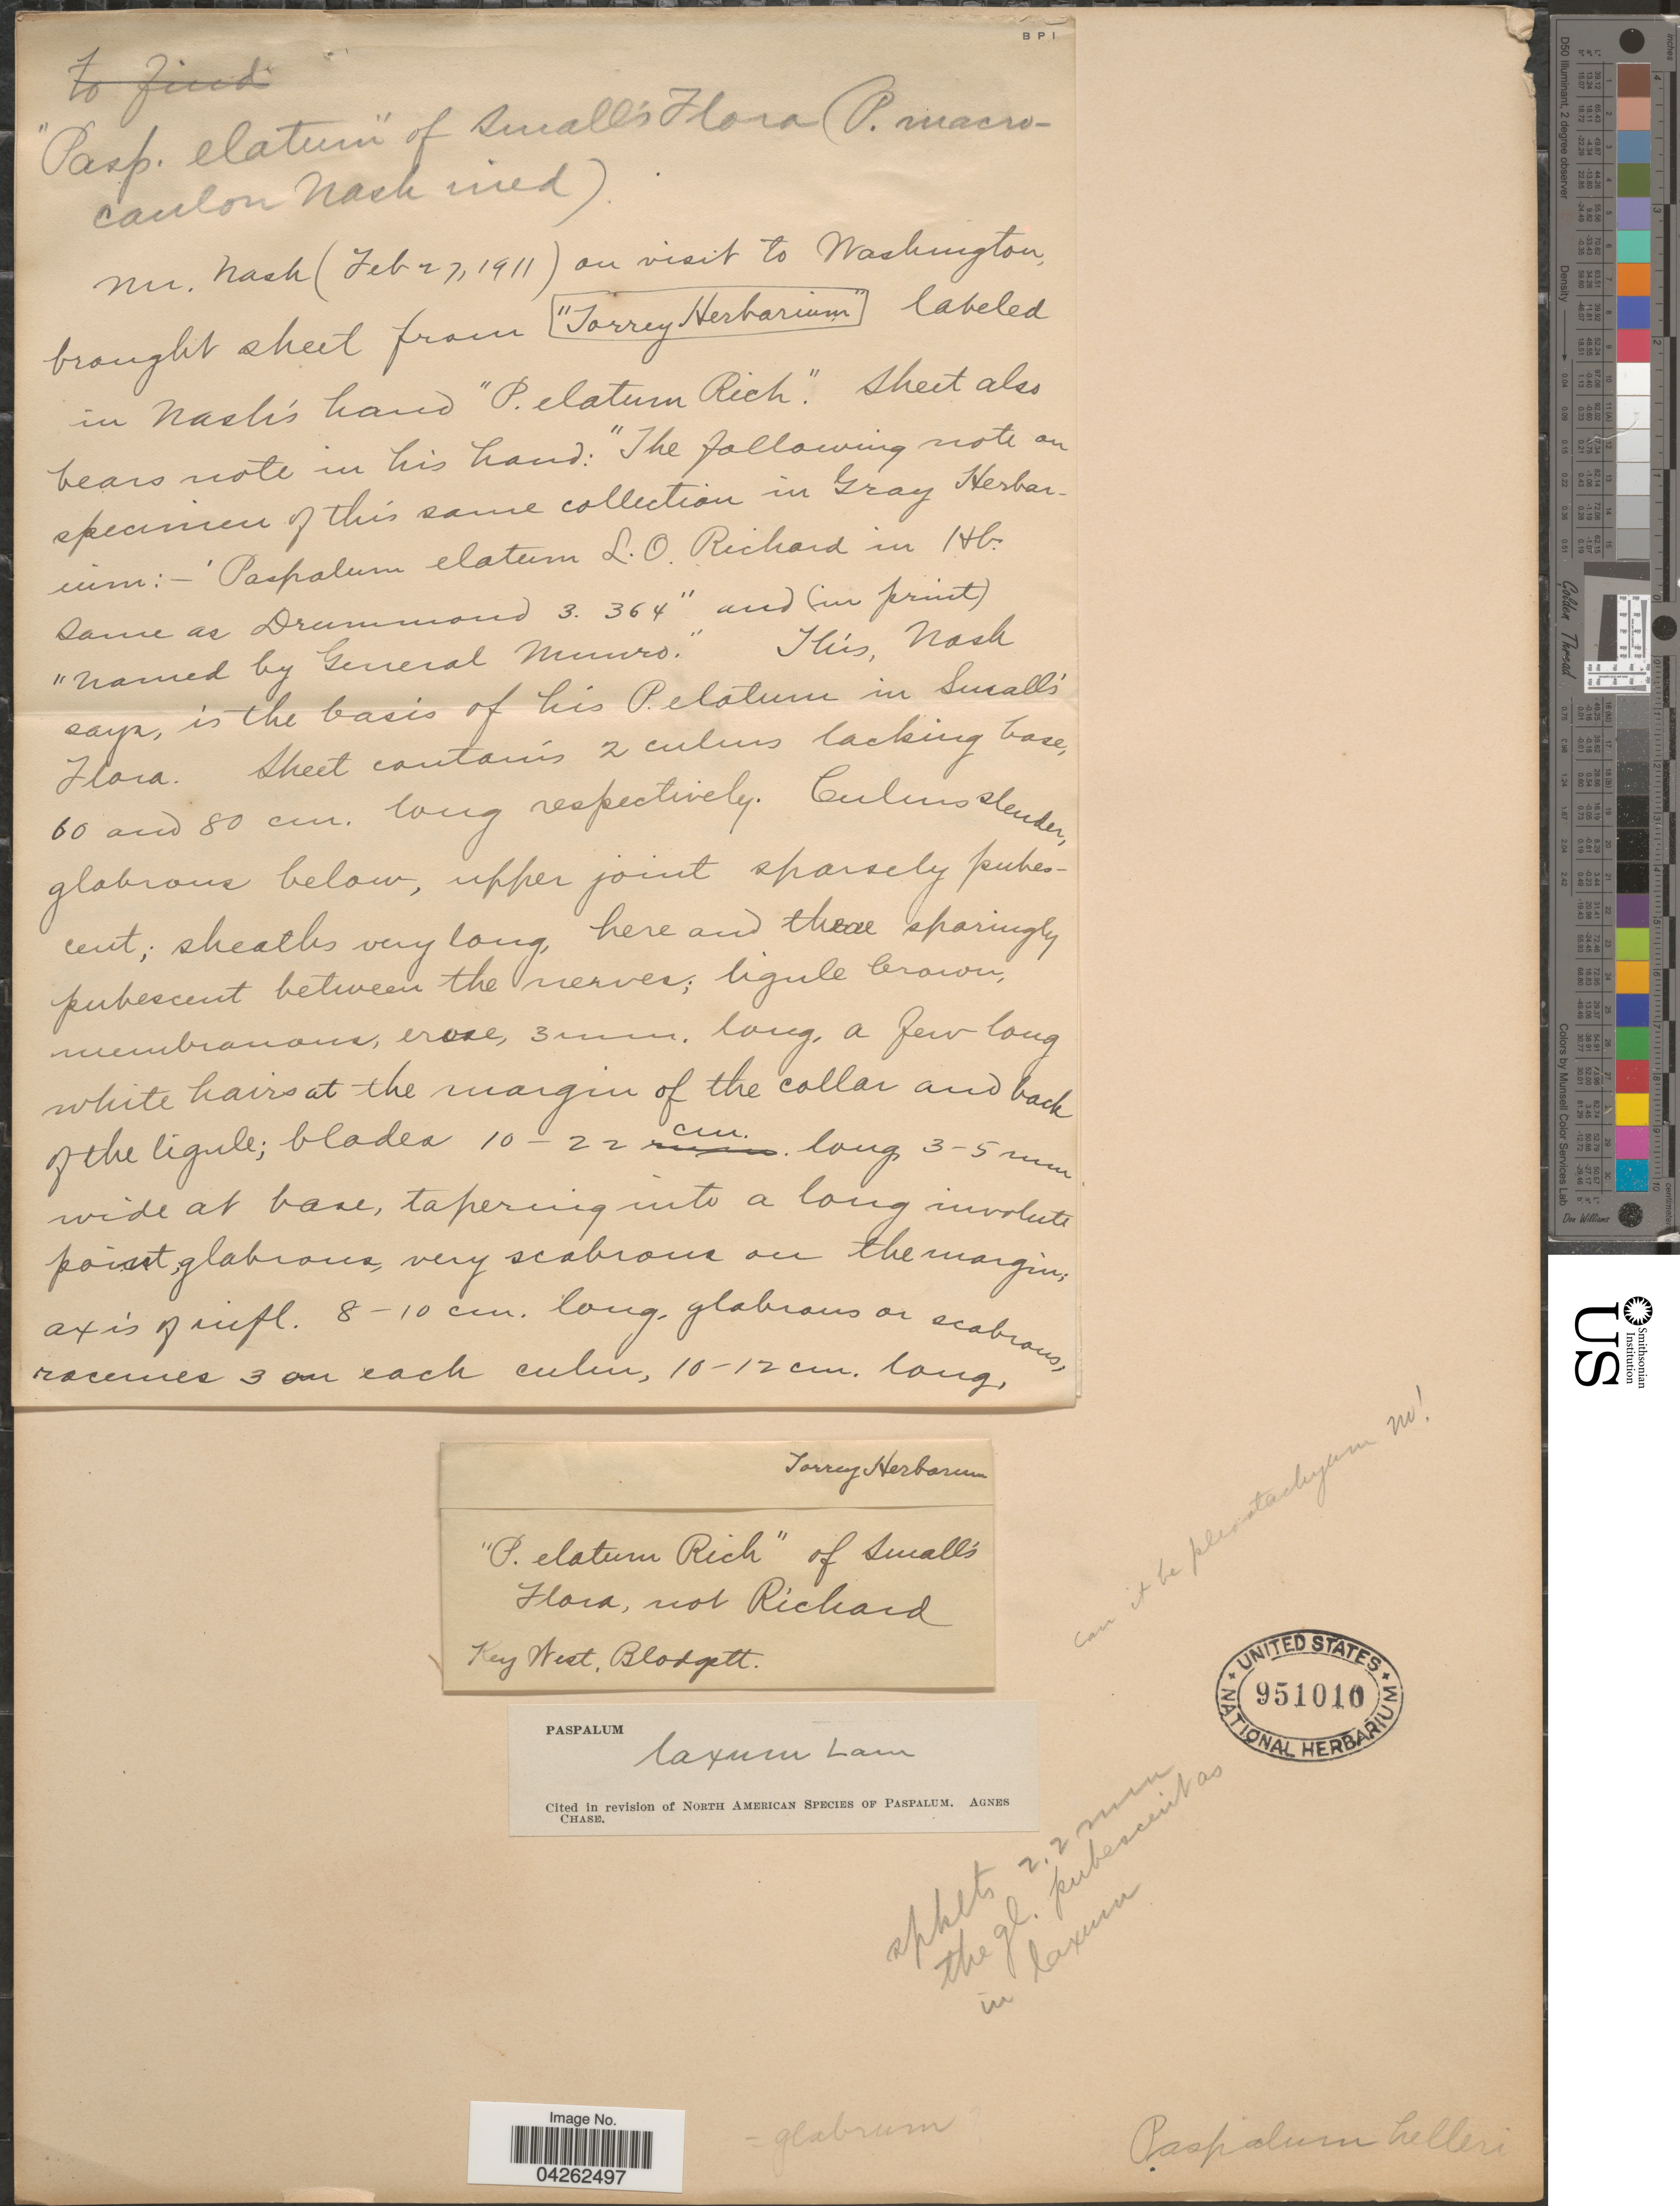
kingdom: Plantae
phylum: Tracheophyta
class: Liliopsida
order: Poales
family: Poaceae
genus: Paspalum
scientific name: Paspalum laxum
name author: Lam.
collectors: Blodgett, --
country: United States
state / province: Florida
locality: Key West.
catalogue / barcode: US 951010